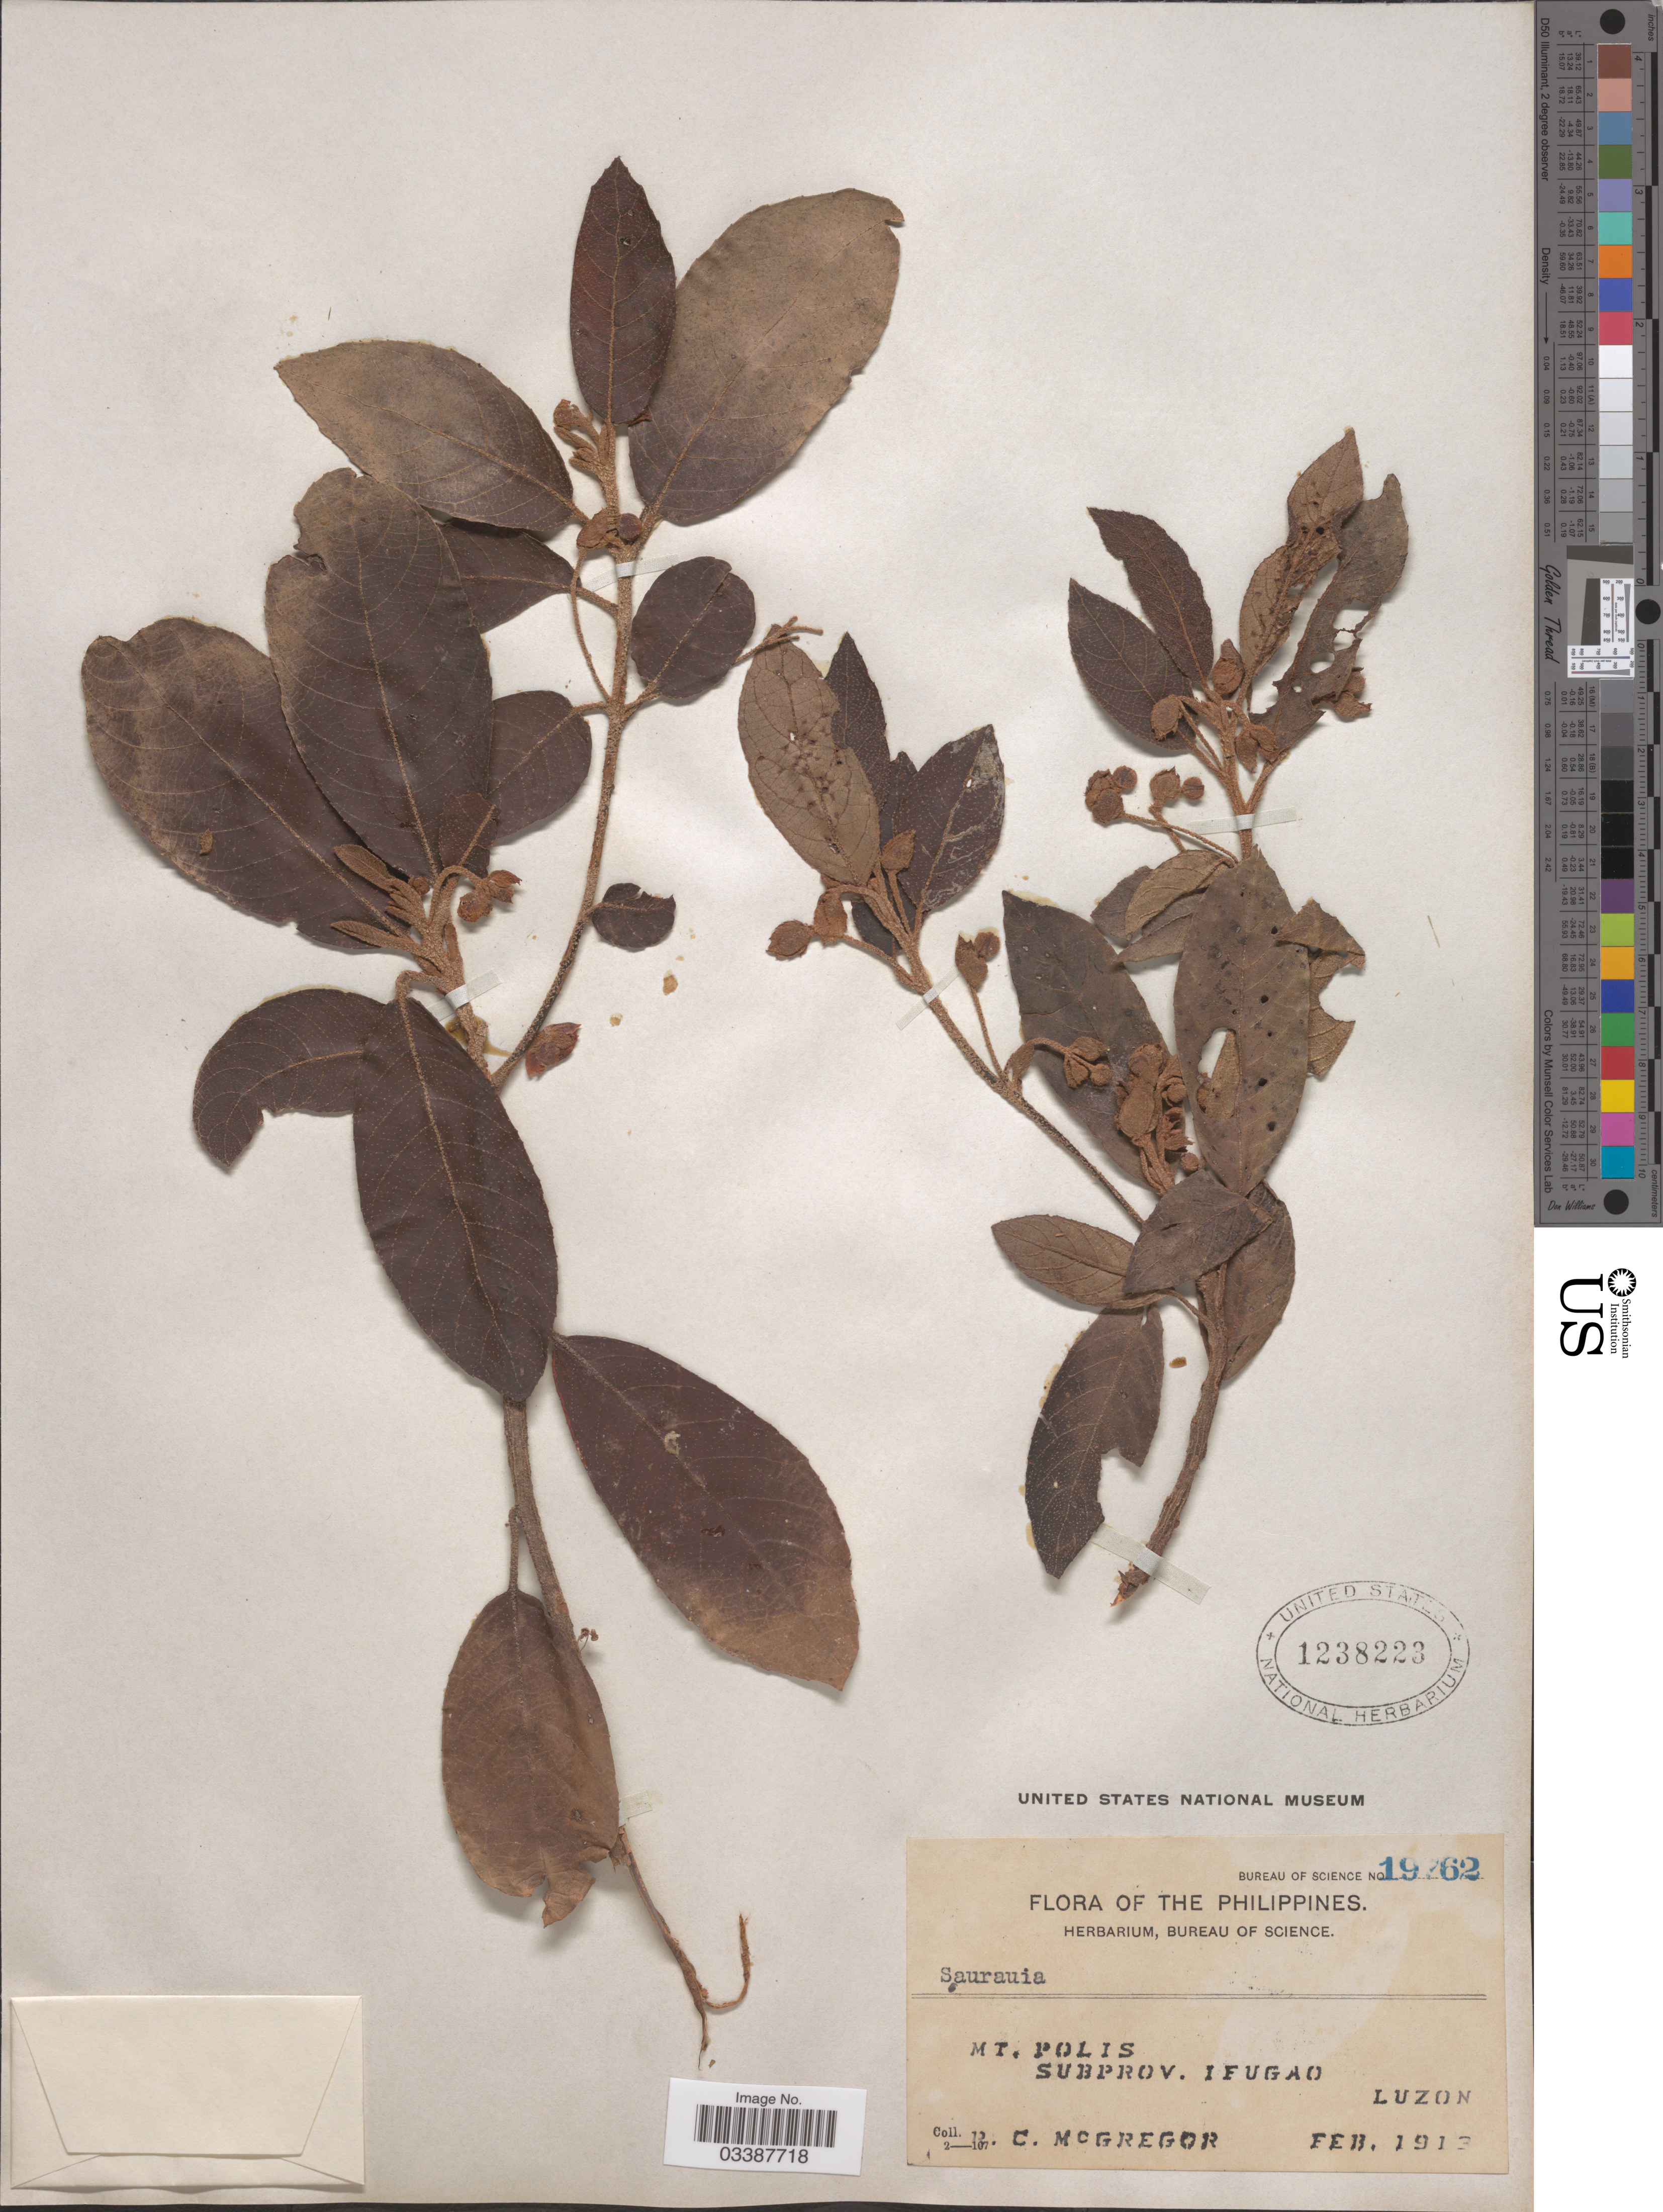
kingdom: Plantae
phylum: Tracheophyta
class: Magnoliopsida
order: Ericales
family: Actinidiaceae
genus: Saurauia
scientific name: Saurauia sp.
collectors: R. C. McGregor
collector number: Bureau of Science 19762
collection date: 1913-02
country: Philippines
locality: Mt. Polis. Subprov. Ifugao. Luzon.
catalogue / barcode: US 1238223